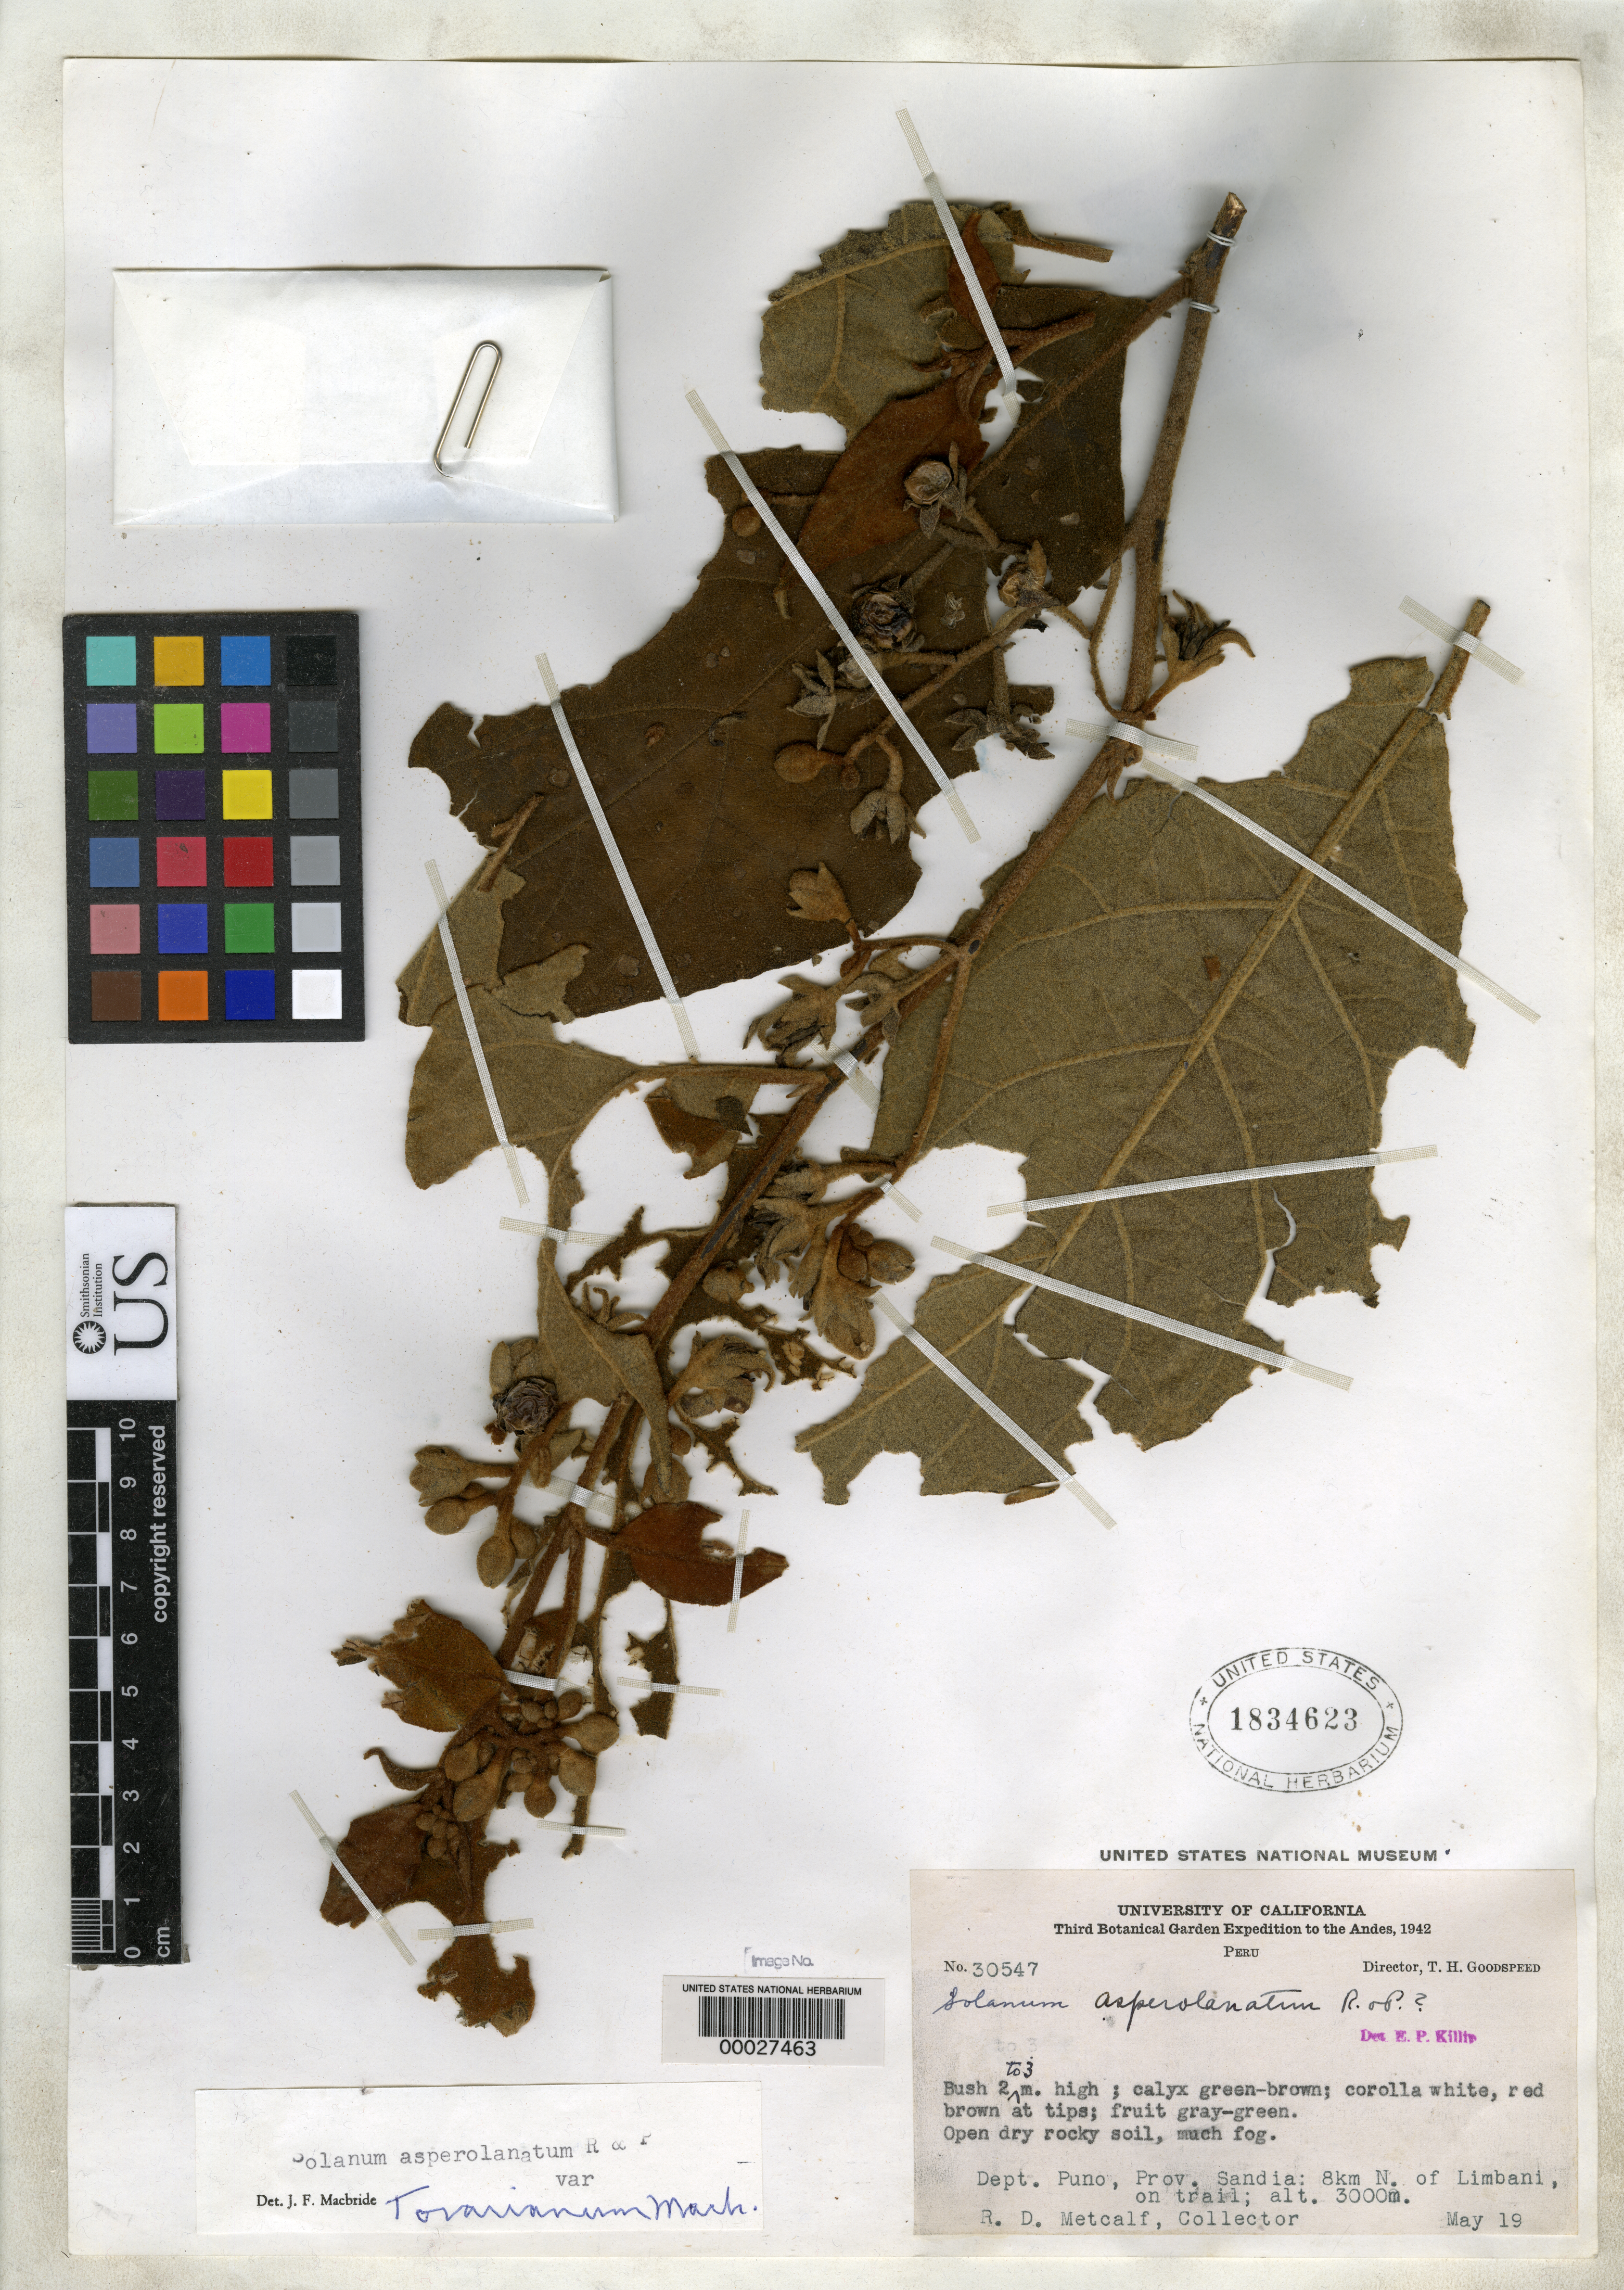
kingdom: Plantae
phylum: Tracheophyta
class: Magnoliopsida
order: Solanales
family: Solanaceae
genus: Solanum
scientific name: Solanum asperolanatum var. tovarianum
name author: J.F. Macbr.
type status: Isotype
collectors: R. D. Metcalf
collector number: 30547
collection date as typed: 19 May 1942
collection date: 1942-05-19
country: Peru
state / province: Puno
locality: North of Limbani.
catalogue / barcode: US 1834623